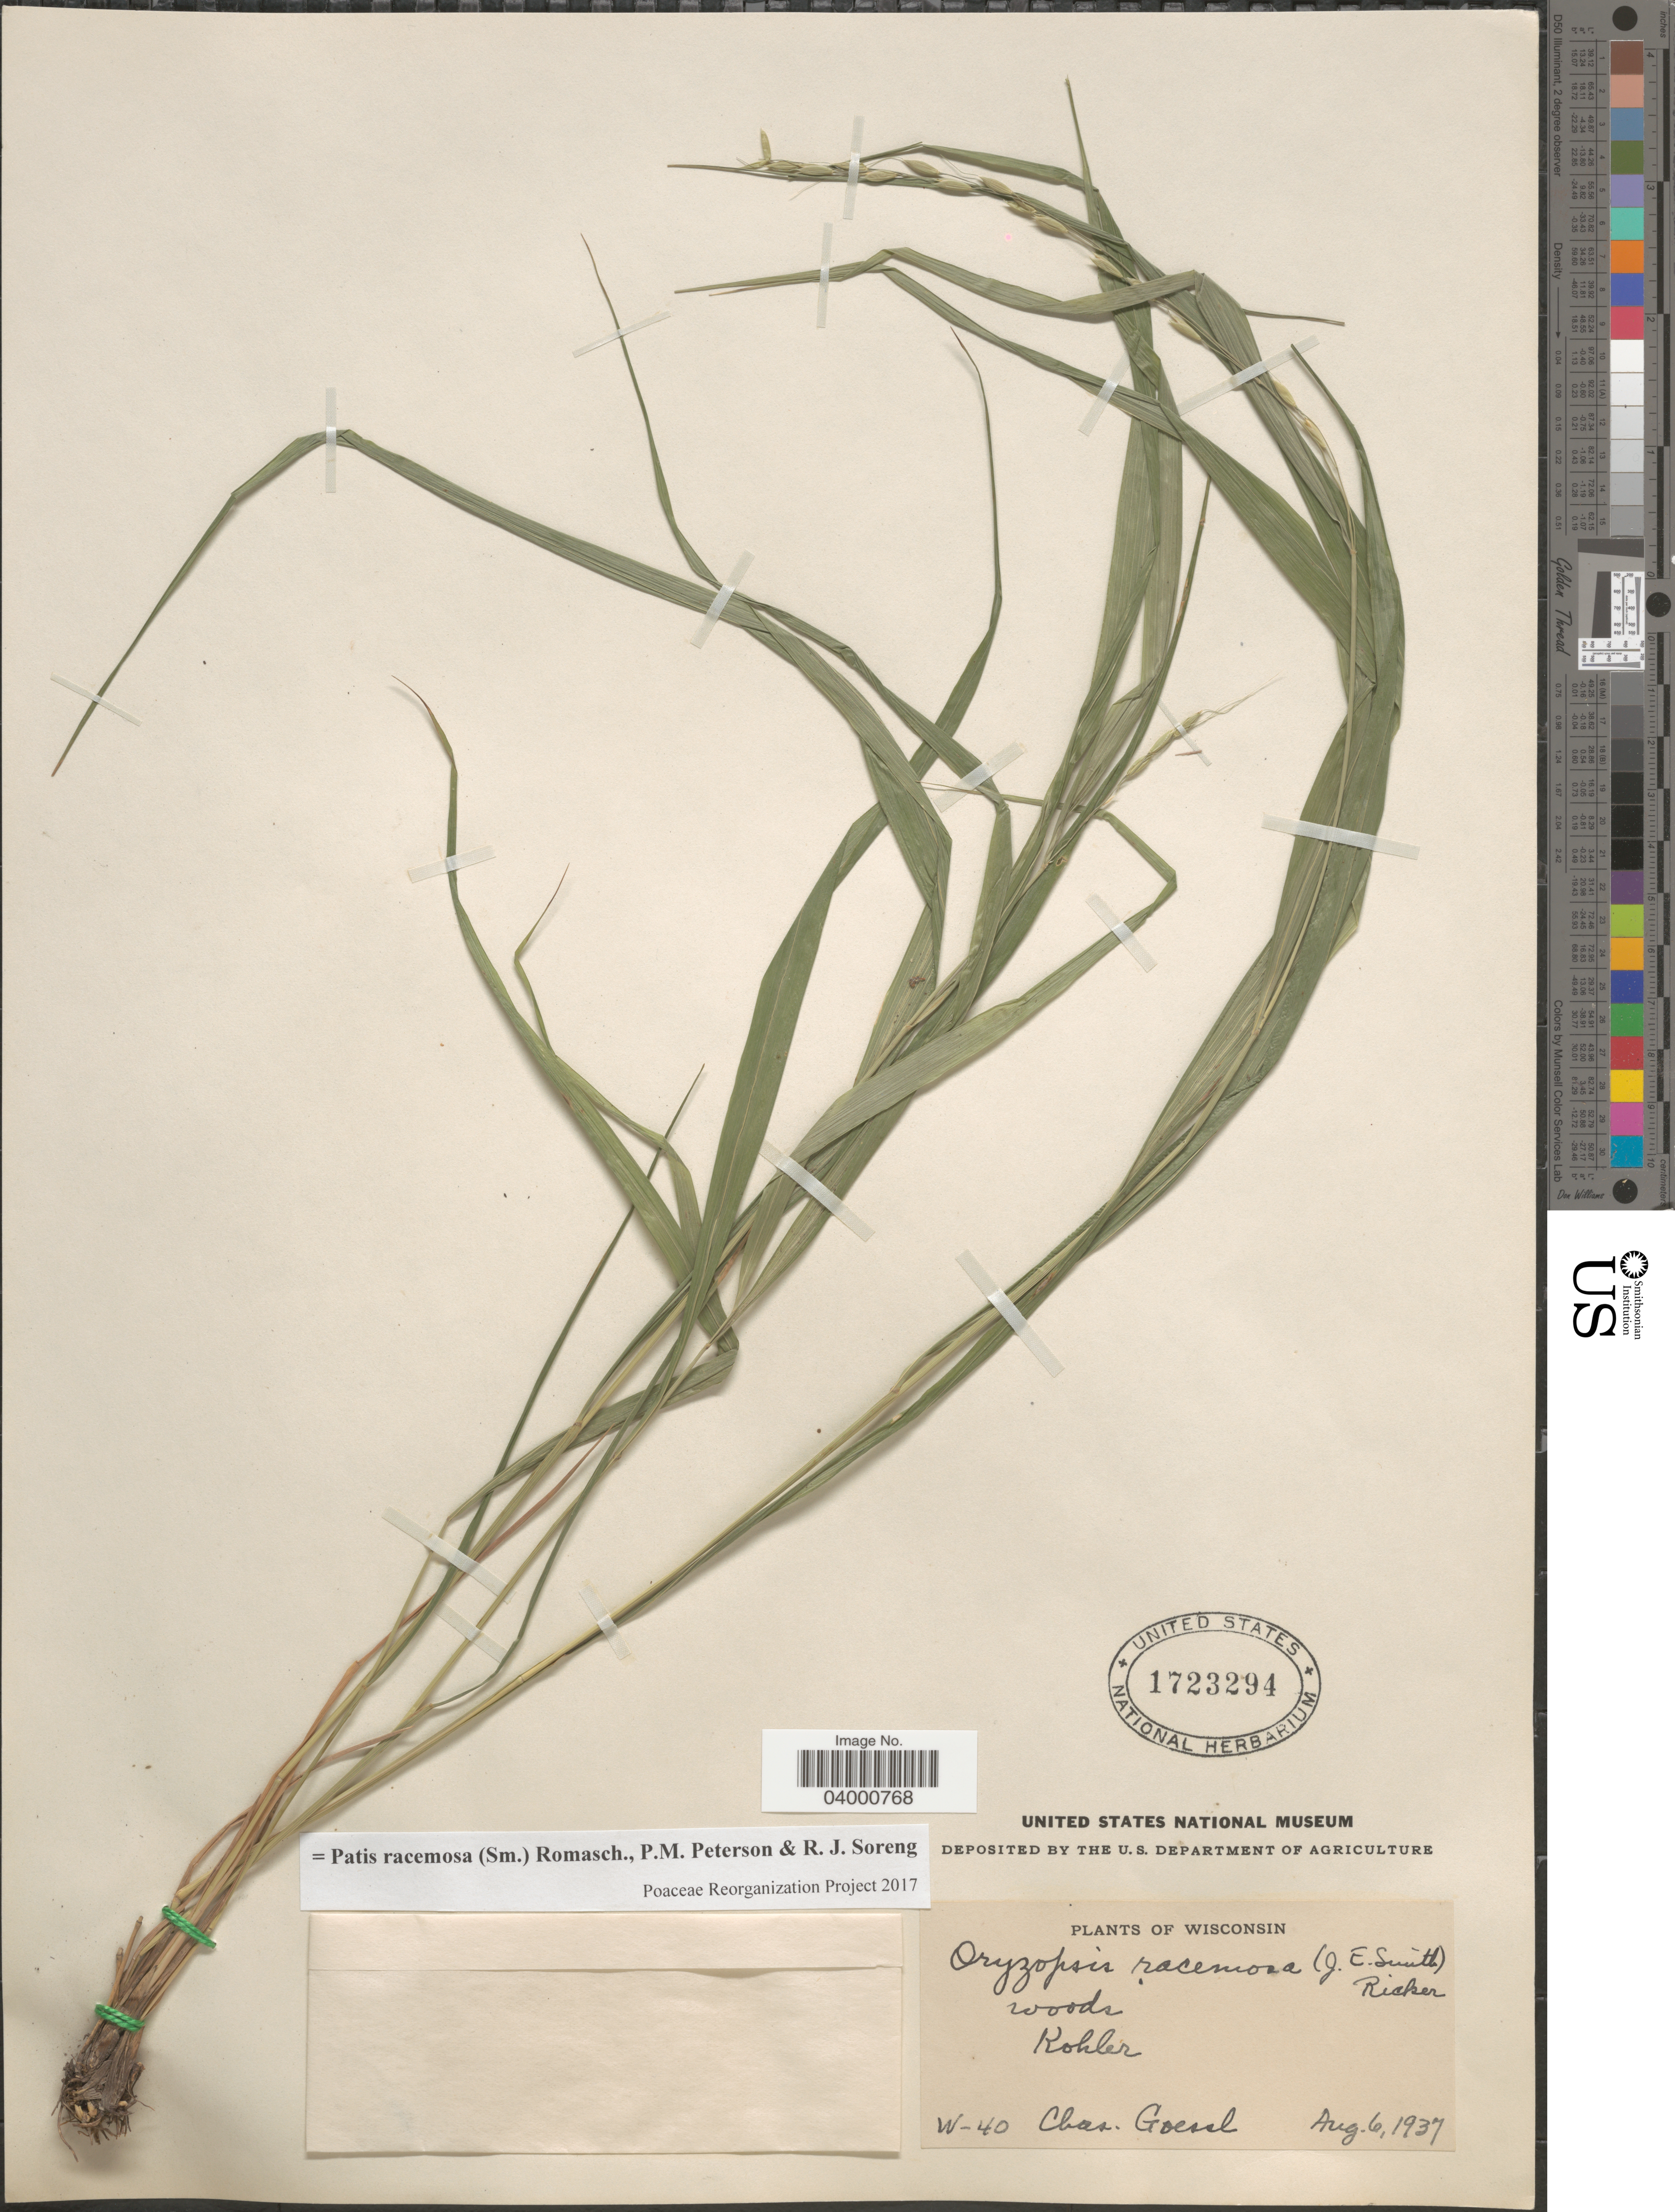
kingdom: Plantae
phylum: Tracheophyta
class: Liliopsida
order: Poales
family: Poaceae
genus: Patis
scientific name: Patis racemosa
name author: (Sm.) Romasch. et al.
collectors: C. Goessl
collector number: W-40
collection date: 1937-08-06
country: United States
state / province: Wisconsin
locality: Kohler.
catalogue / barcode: US 1723294